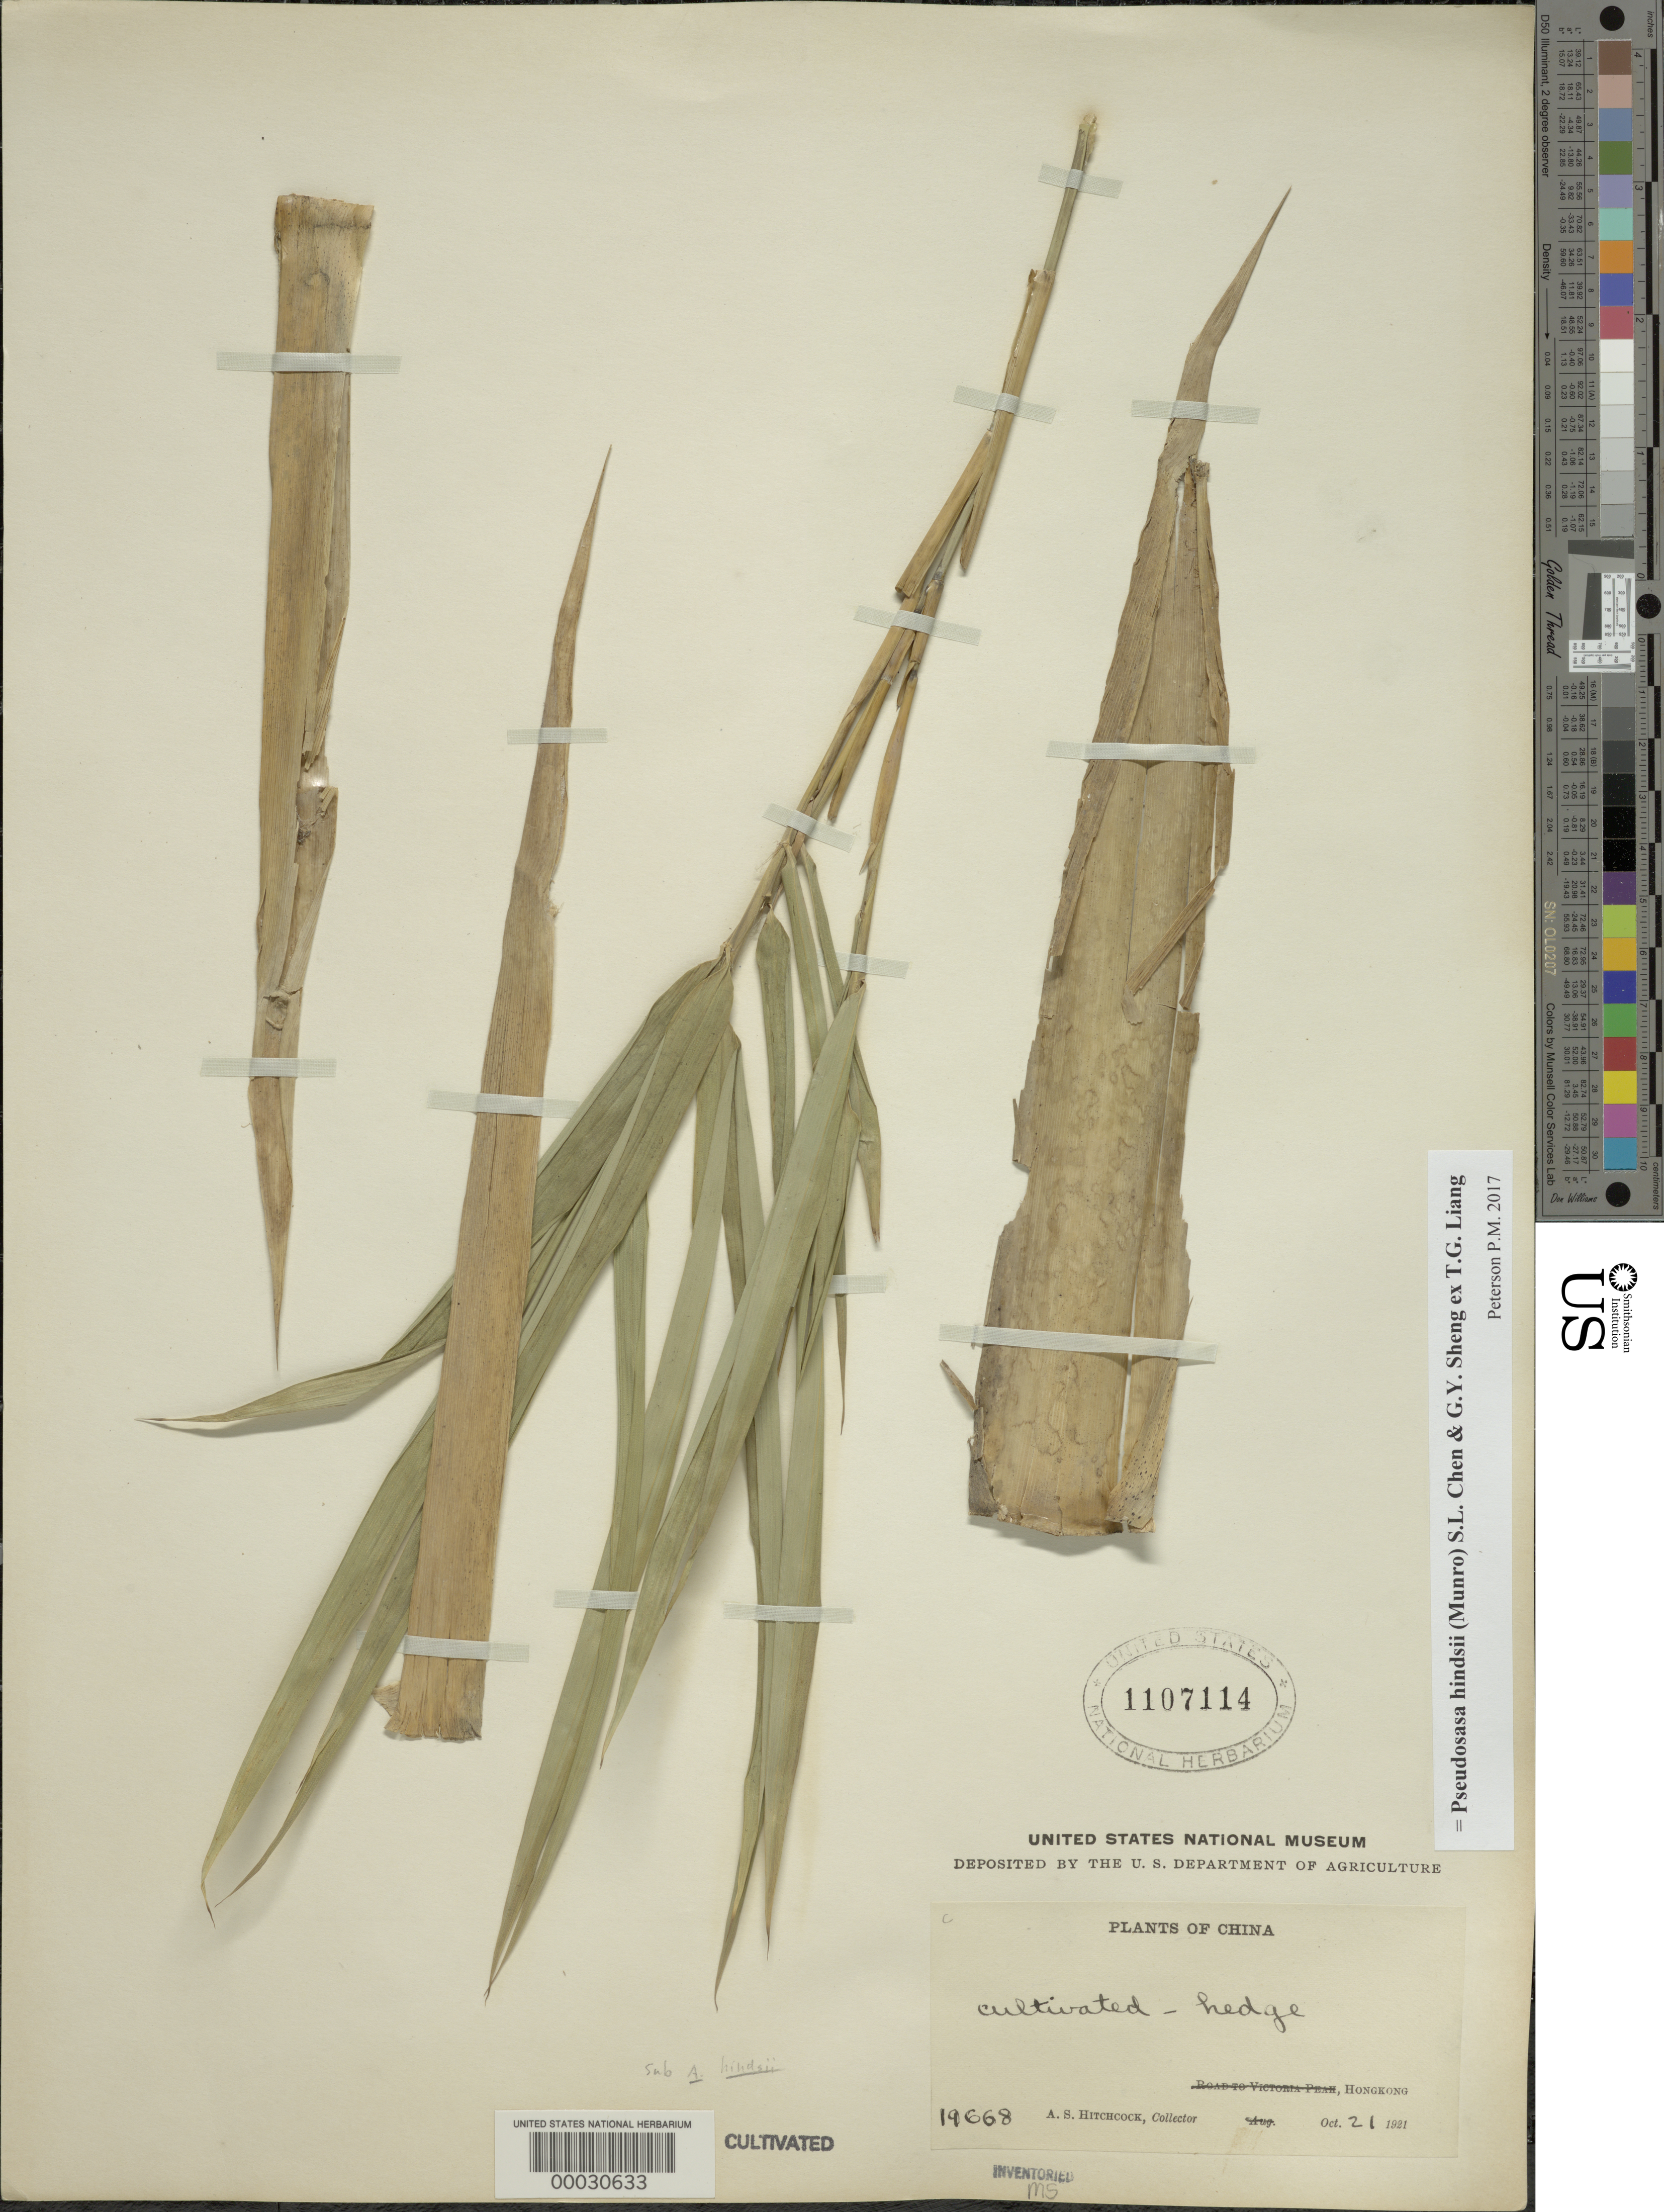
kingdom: Plantae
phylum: Tracheophyta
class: Liliopsida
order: Poales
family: Poaceae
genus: Pseudosasa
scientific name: Pseudosasa hindsii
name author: (Munro) S.L. Chen & G.Y. Sheng ex T.G. Liang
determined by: Poaceae Reorganization Project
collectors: A. S. Hitchcock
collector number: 19668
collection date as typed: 21 Oct 1921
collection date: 1921-10-21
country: China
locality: Hong kong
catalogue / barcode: US 1107114